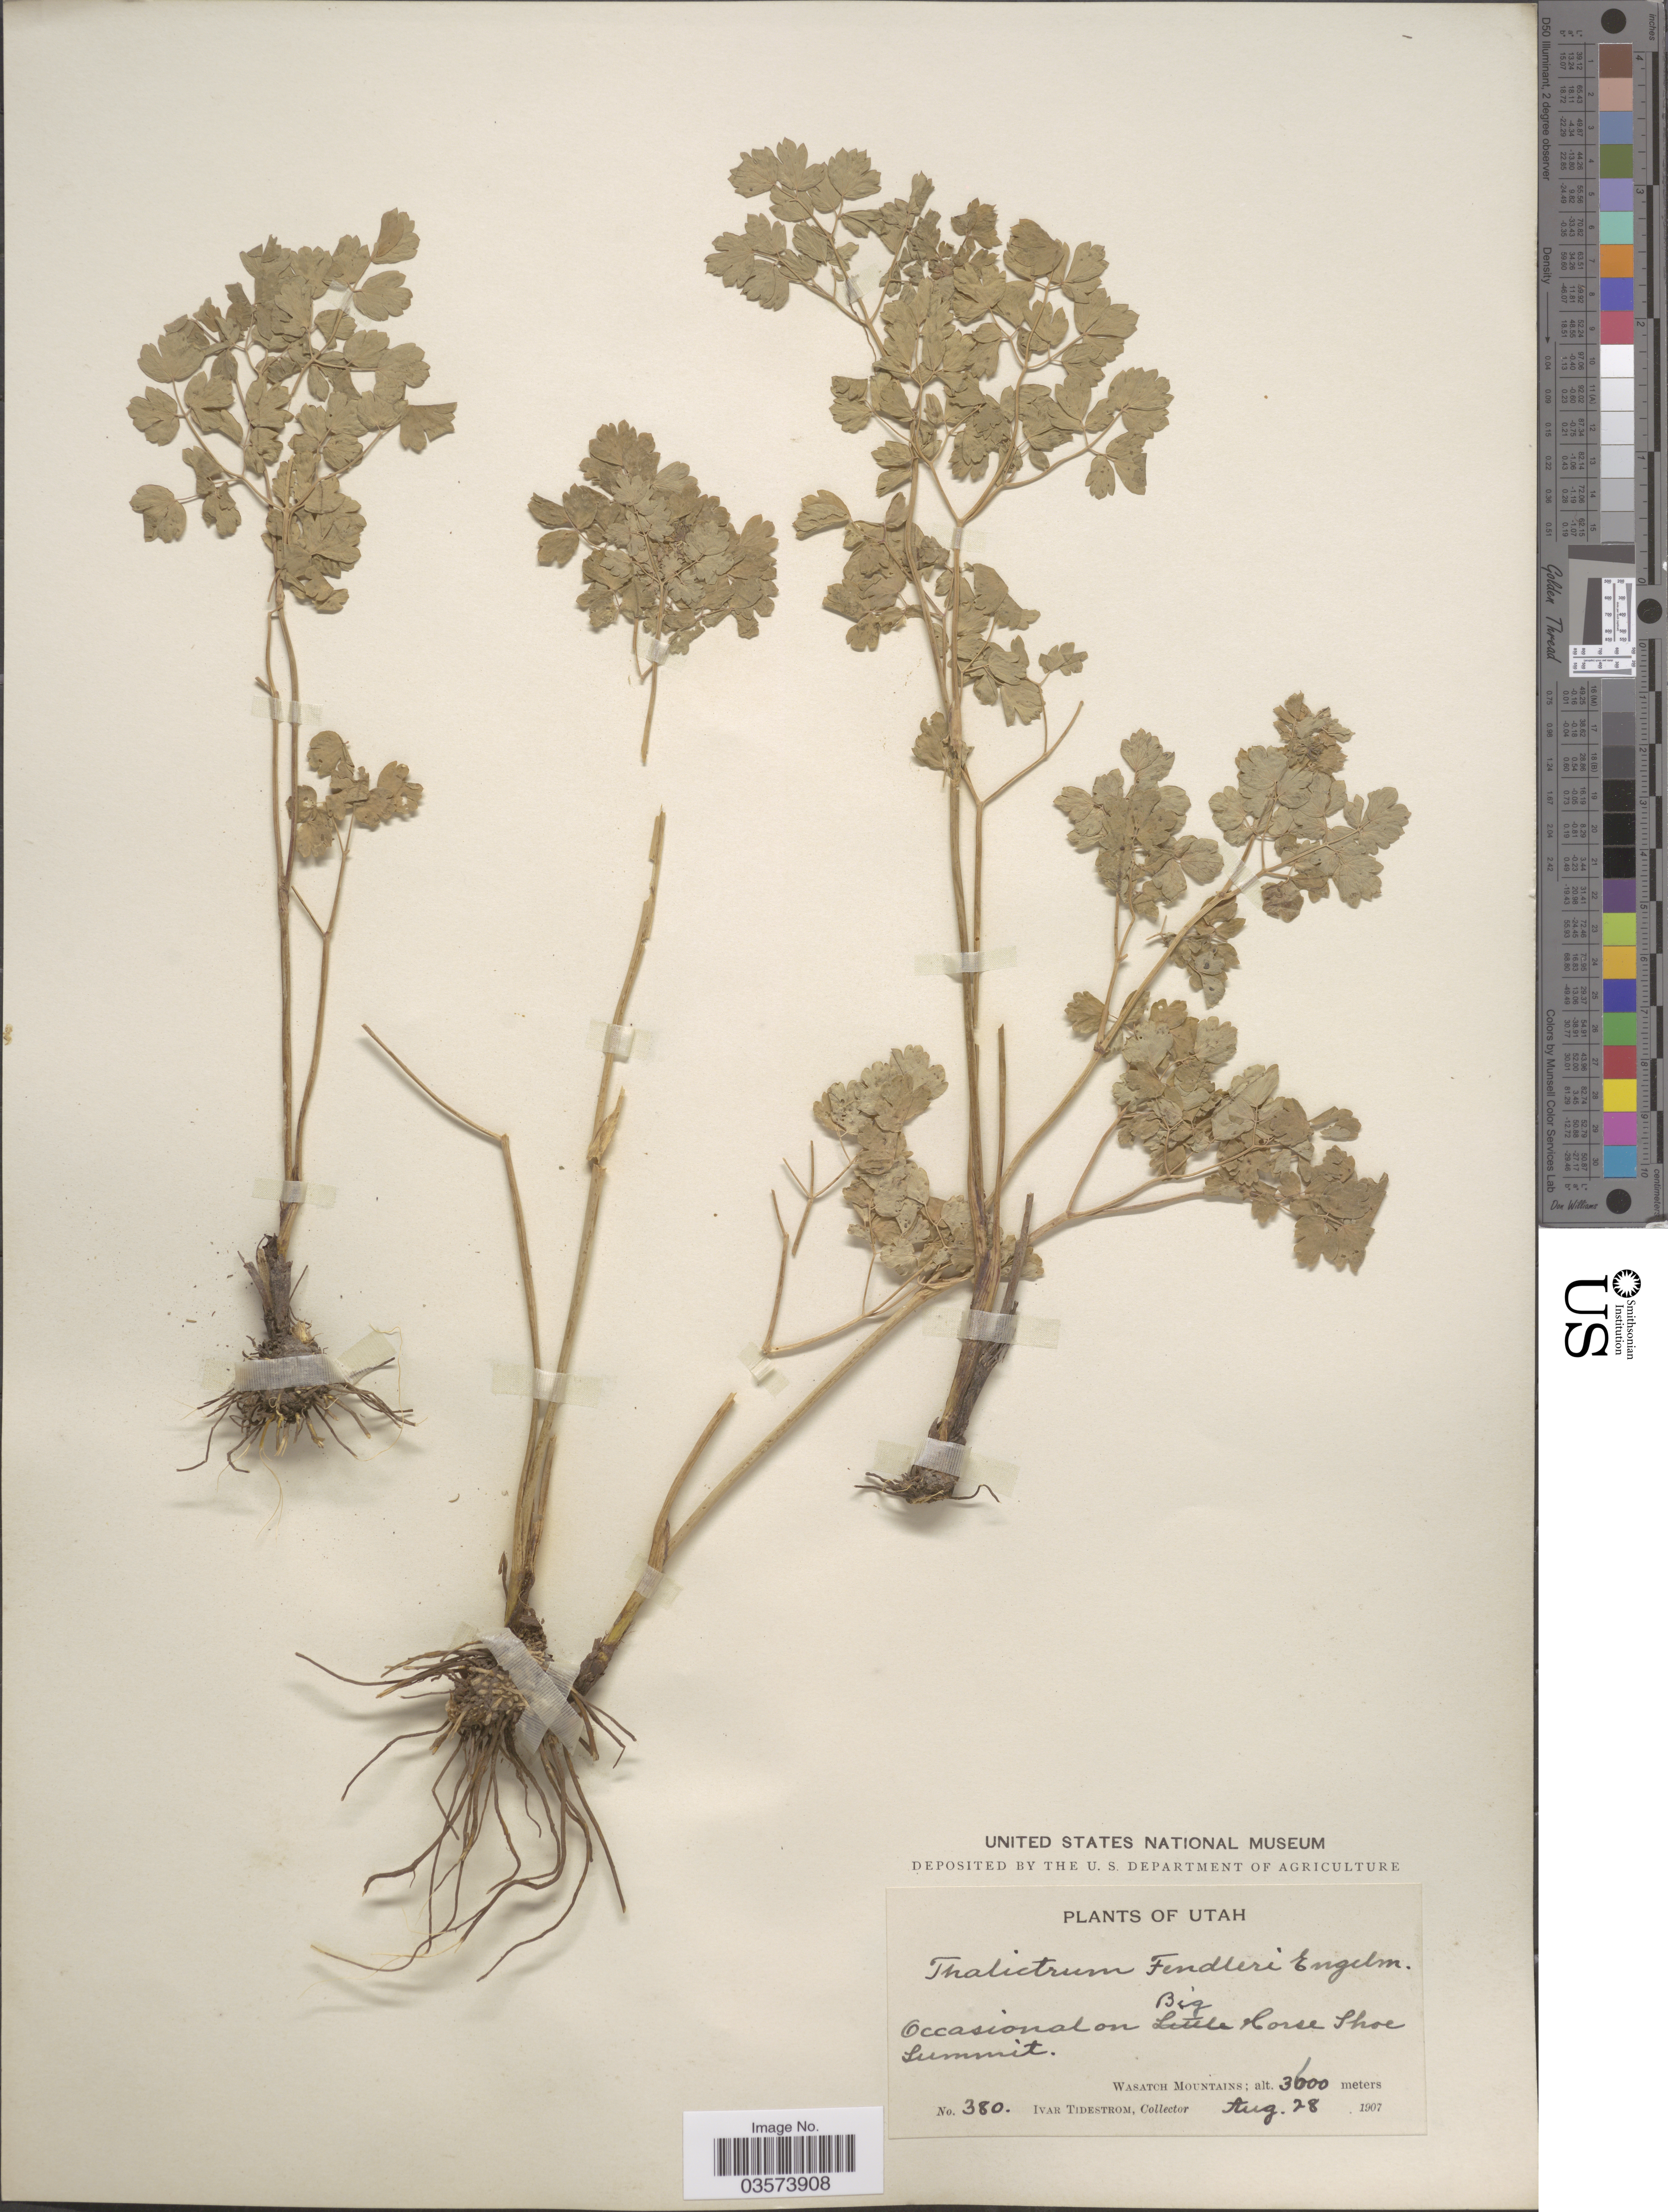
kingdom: Plantae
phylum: Tracheophyta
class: Magnoliopsida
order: Ranunculales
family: Ranunculaceae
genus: Thalictrum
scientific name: Thalictrum fendleri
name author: Engelm. ex A. Gray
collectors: I. F. Tidestrom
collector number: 380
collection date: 1907-08-28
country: United States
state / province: Utah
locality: Occasional on Big Horse Shoe Summit. Wasatch Mountains.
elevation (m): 3600